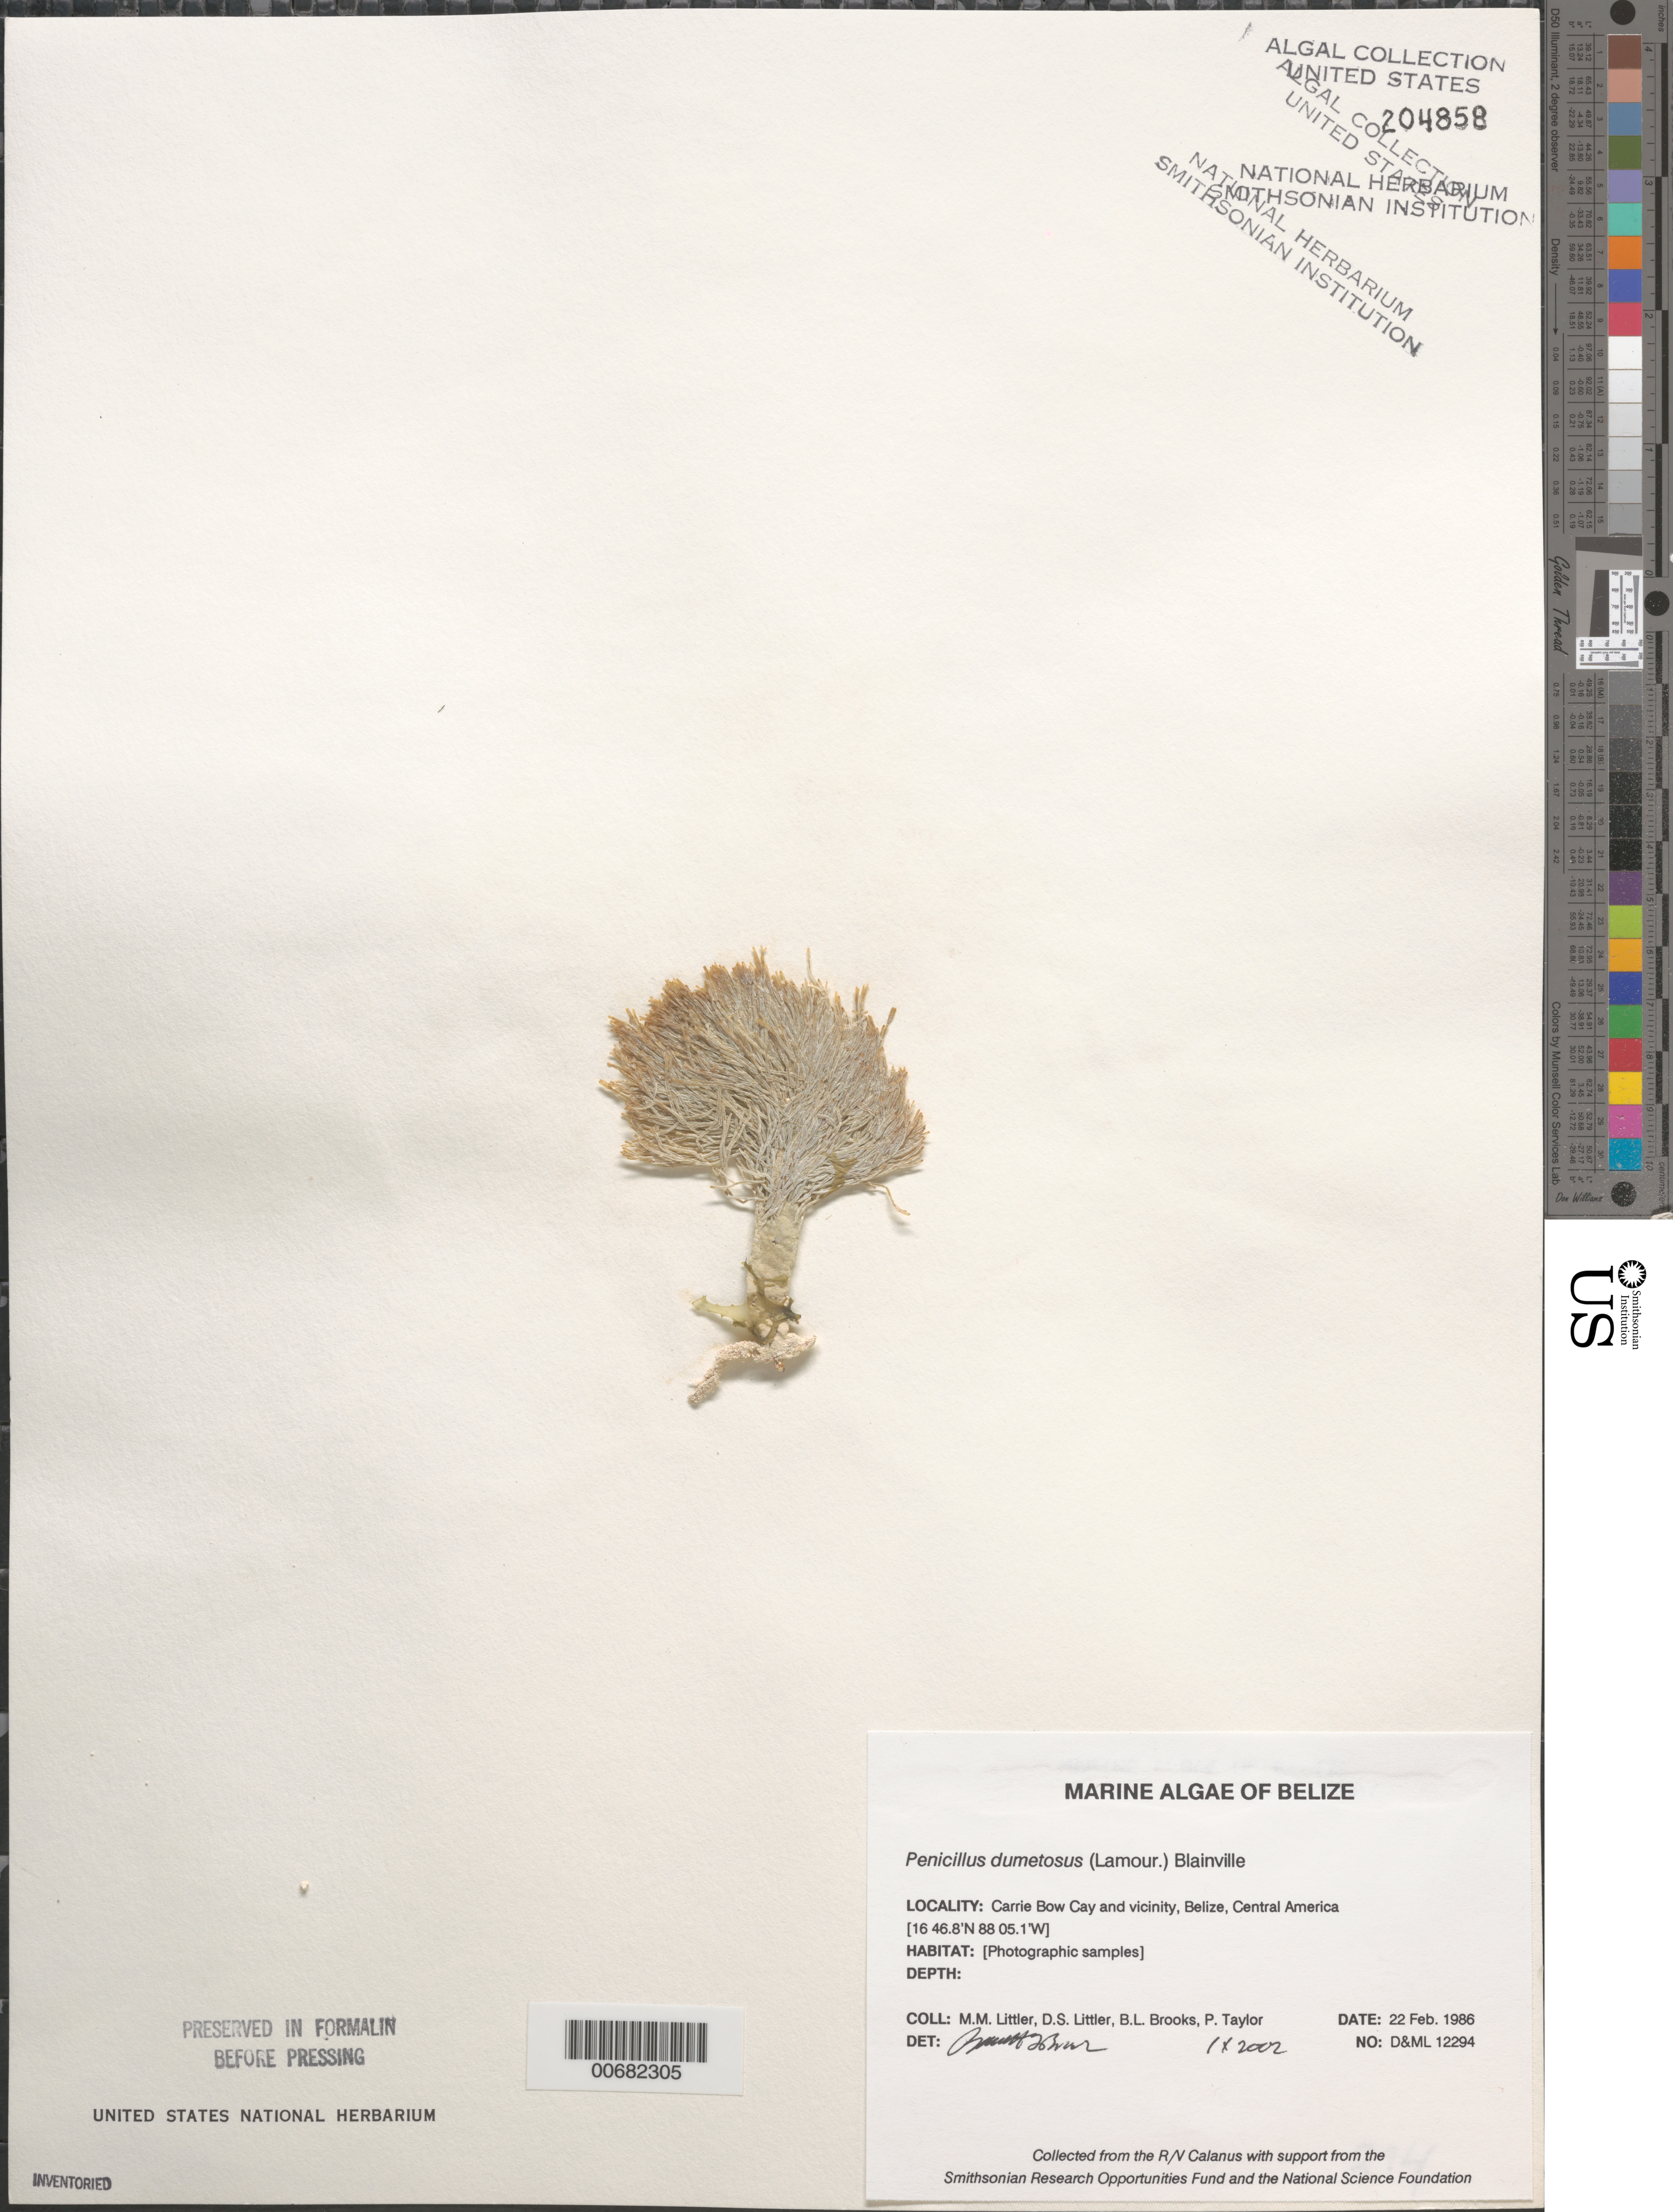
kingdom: Plantae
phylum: Chlorophyta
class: Ulvophyceae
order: Bryopsidales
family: Udoteaceae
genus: Penicillus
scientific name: Penicillus dumetosus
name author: (J.V.Lamouroux) Blainville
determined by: Brooks, B. L., (BOT), Smithsonian Institution - National Museum of Natural History (UNITED STATES)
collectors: M. M. Littler, D. S. Littler, B. Brooks & P. R. Taylor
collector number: D&ML 12294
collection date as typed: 22 Feb 1986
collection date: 1986-02-22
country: Belize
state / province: Stann Creek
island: Carrie Bow Cay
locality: The cay and area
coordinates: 16 46.8' N, 88 05.1' W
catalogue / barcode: US 204858